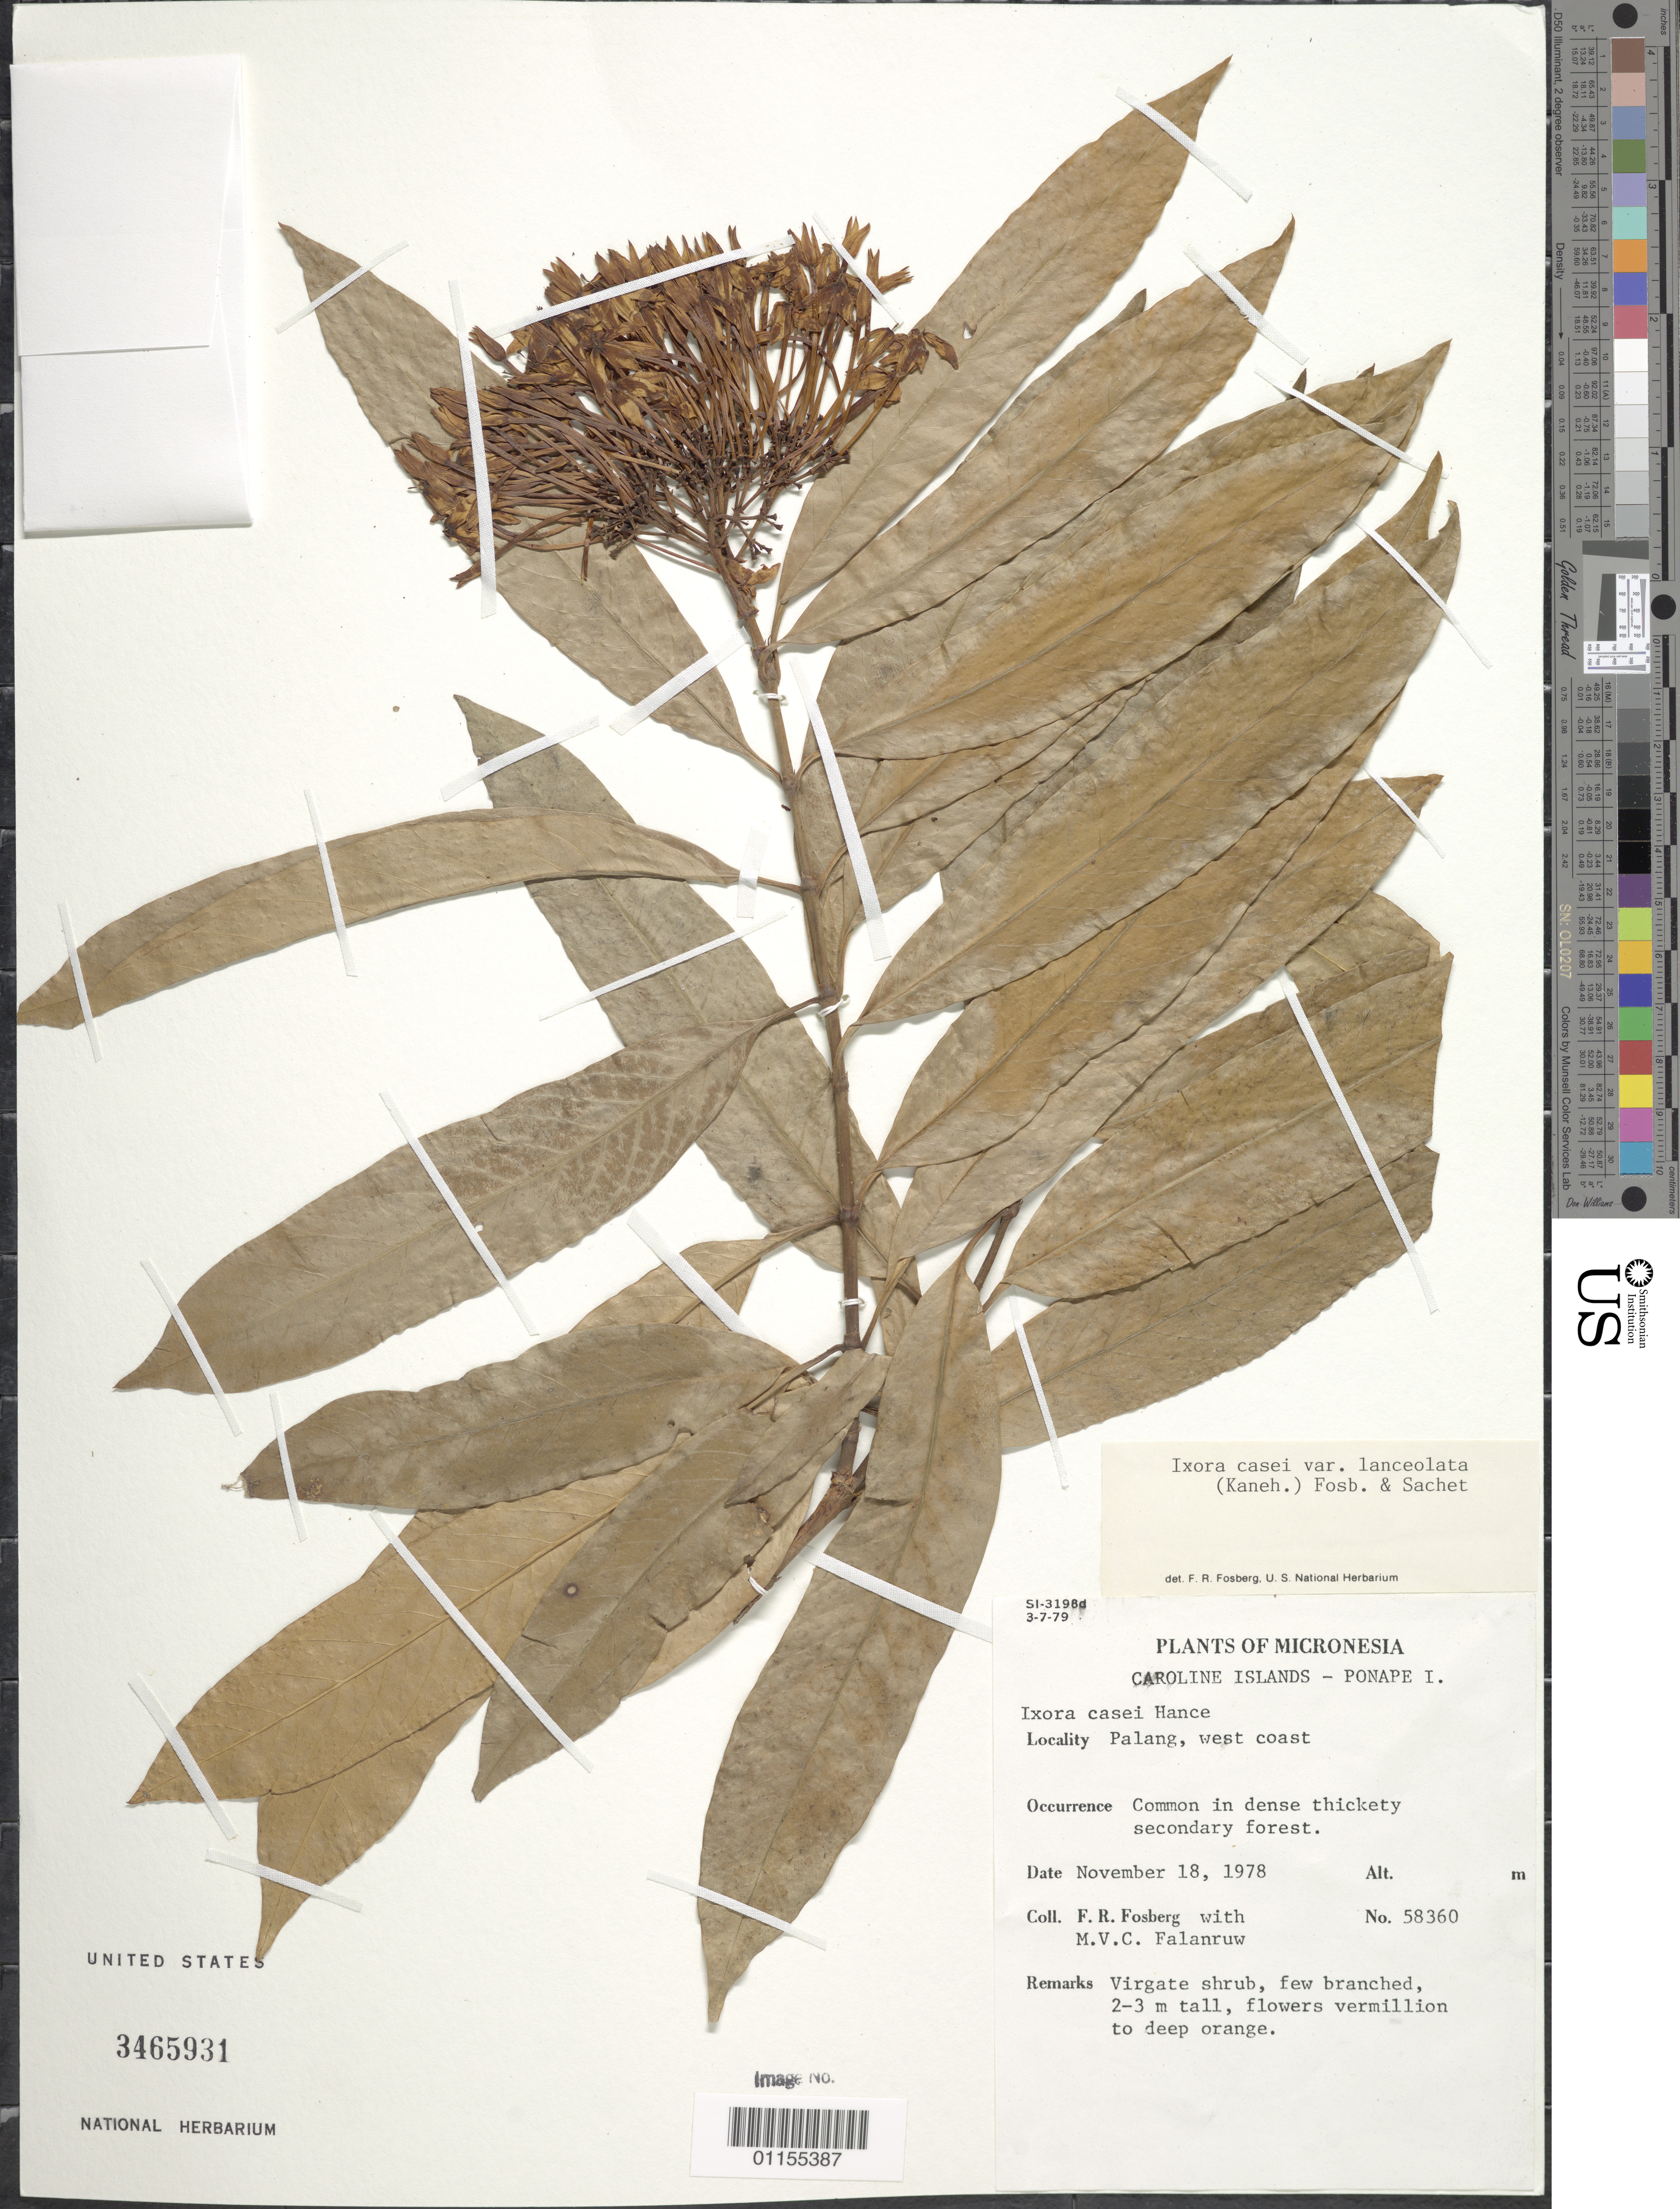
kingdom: Plantae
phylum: Tracheophyta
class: Magnoliopsida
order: Gentianales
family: Rubiaceae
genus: Ixora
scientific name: Ixora casei var. lanceolata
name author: (Kaneh.) Fosberg & Sachet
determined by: Fosberg, F. R.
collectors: F. R. Fosberg & M. V. Falanruw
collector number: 58360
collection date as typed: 18 Nov 1978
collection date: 1978-11-18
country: Micronesia, Federated States of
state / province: Pohnpei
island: Pohnpei [Ponape]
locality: Plants of micronesia, caroline islands - ponape i., near meilap, w coast 1-1.5 mi. n of palang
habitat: Dense thickety secondary forest.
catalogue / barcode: US 3465931